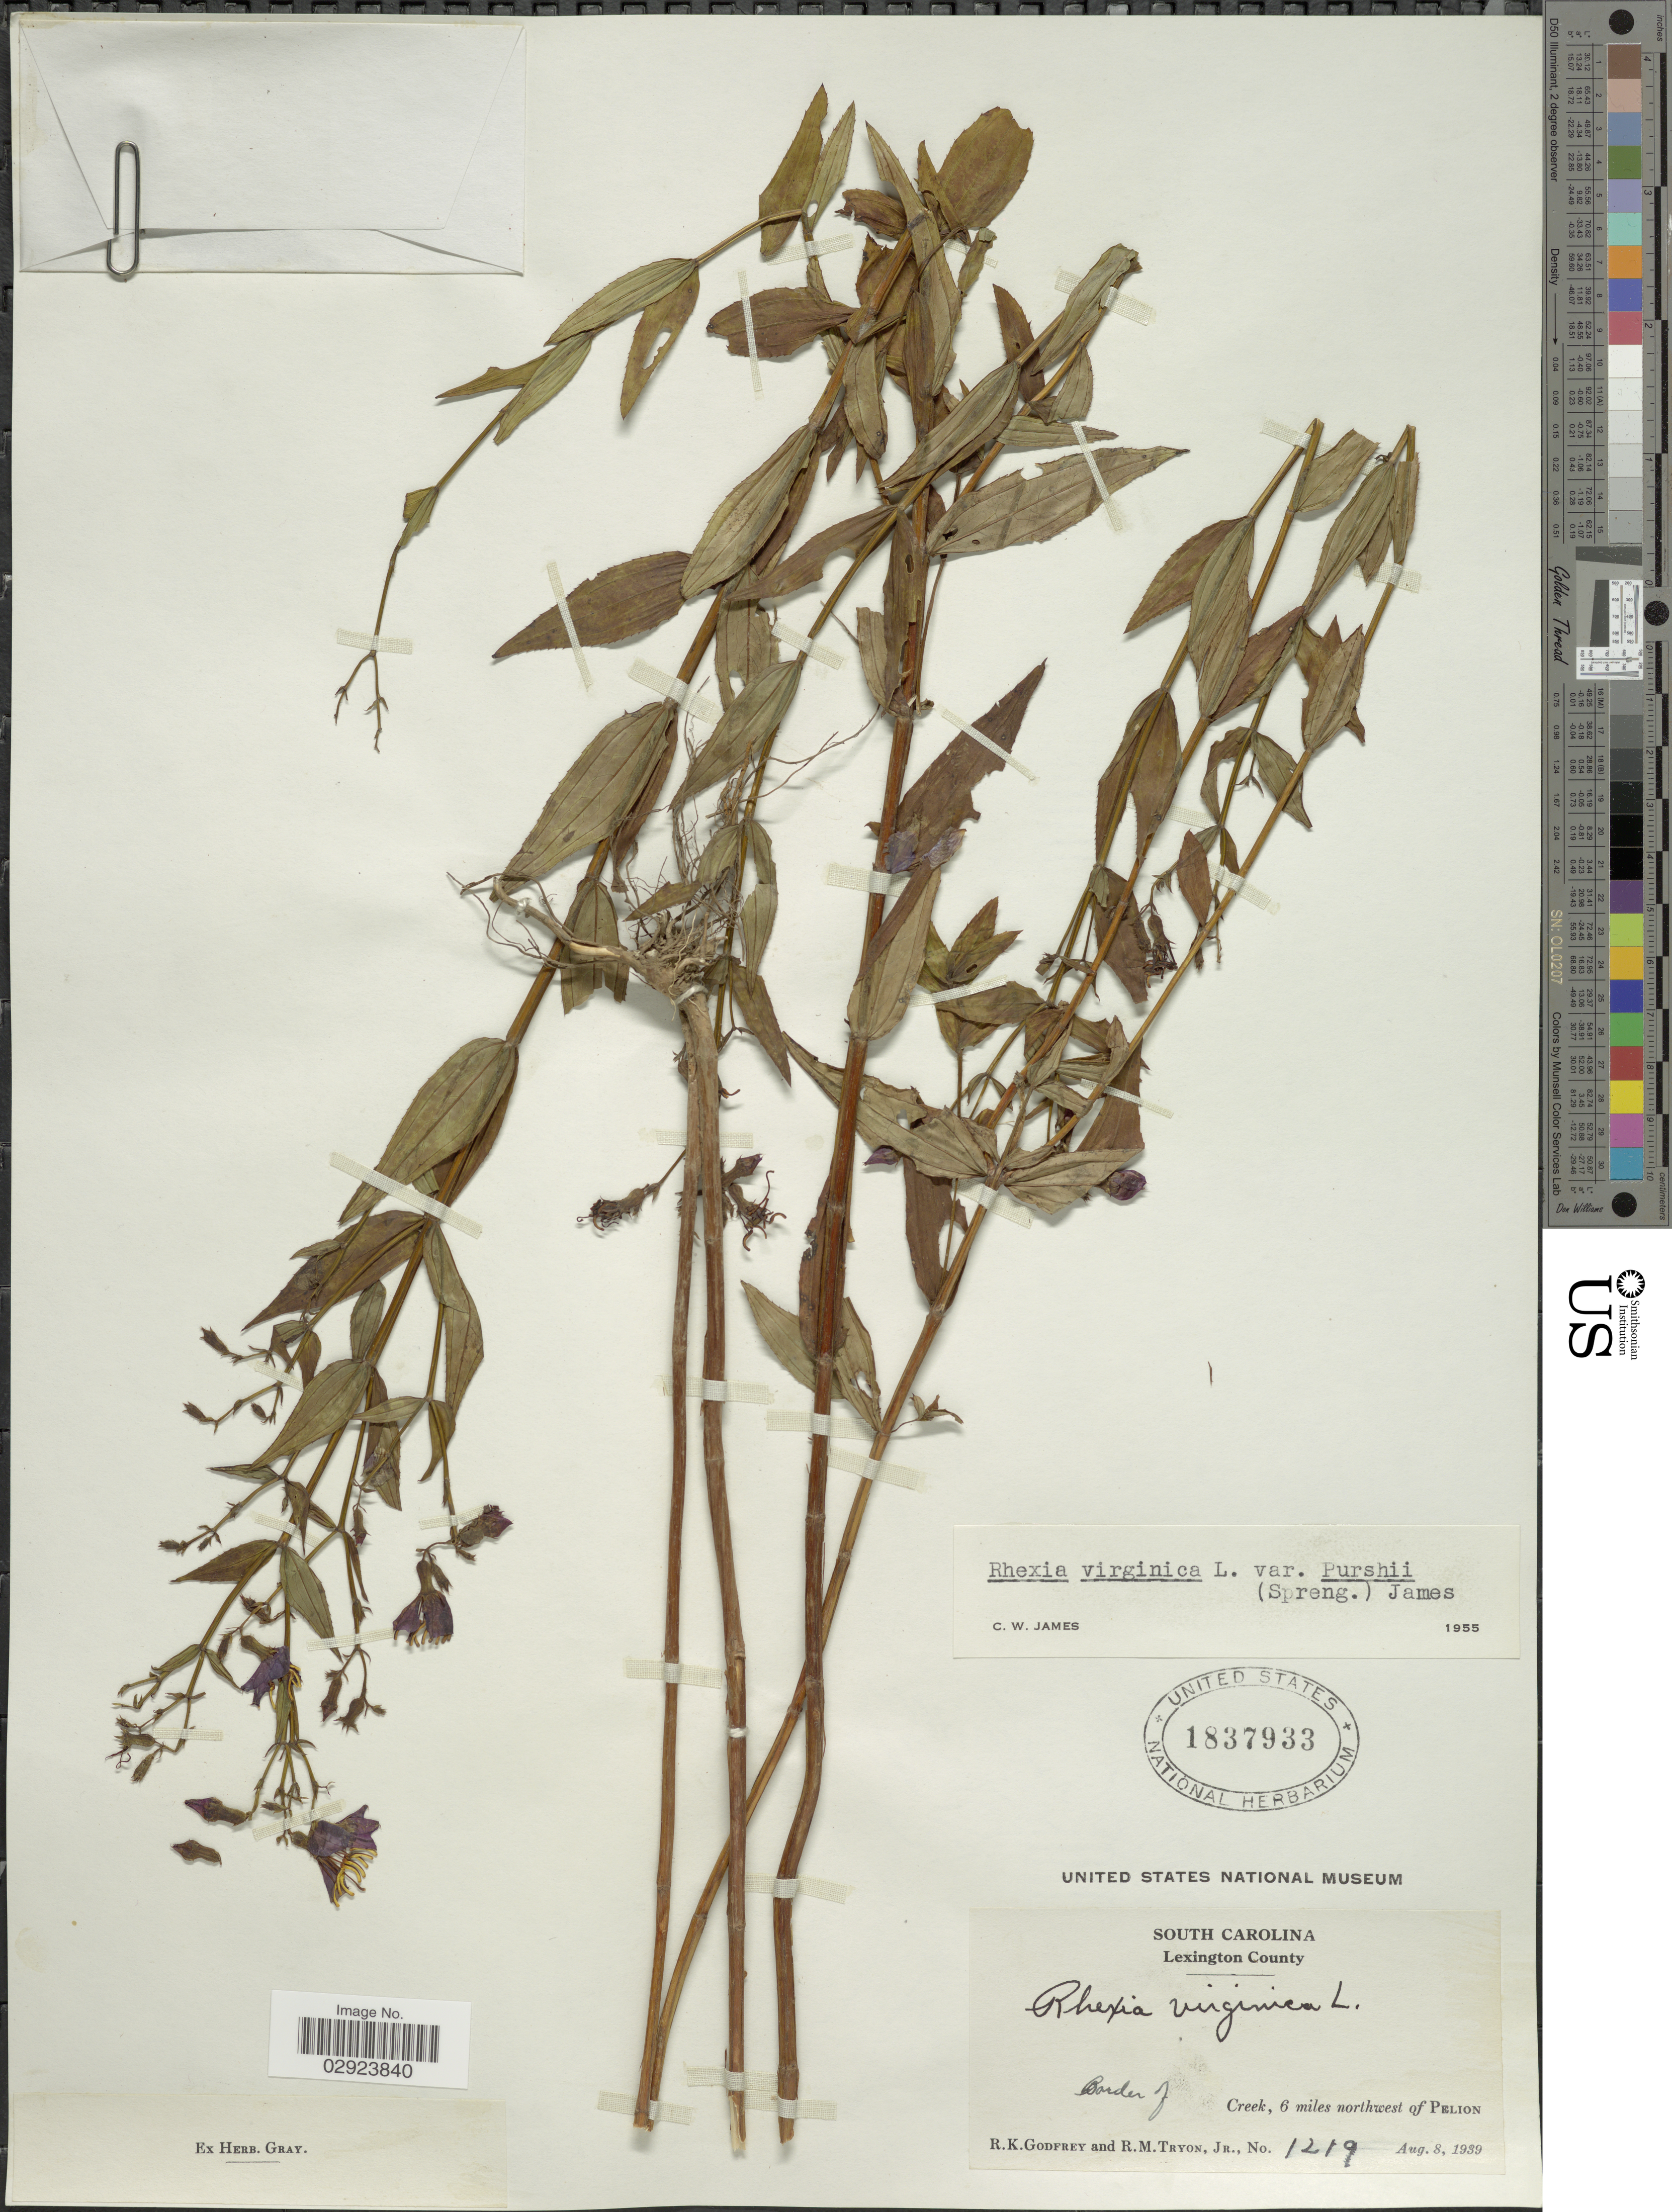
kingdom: Plantae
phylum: Tracheophyta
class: Magnoliopsida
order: Myrtales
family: Melastomataceae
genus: Rhexia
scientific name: Rhexia virginica var. purshii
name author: (Spreng.) C.W. James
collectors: R. K. Godfrey & R. Tryon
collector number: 1219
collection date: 1939-08-08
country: United States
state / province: South Carolina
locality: Lexington County. Border of Creek, 6 miles northwest of Pelion.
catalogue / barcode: US 1837933